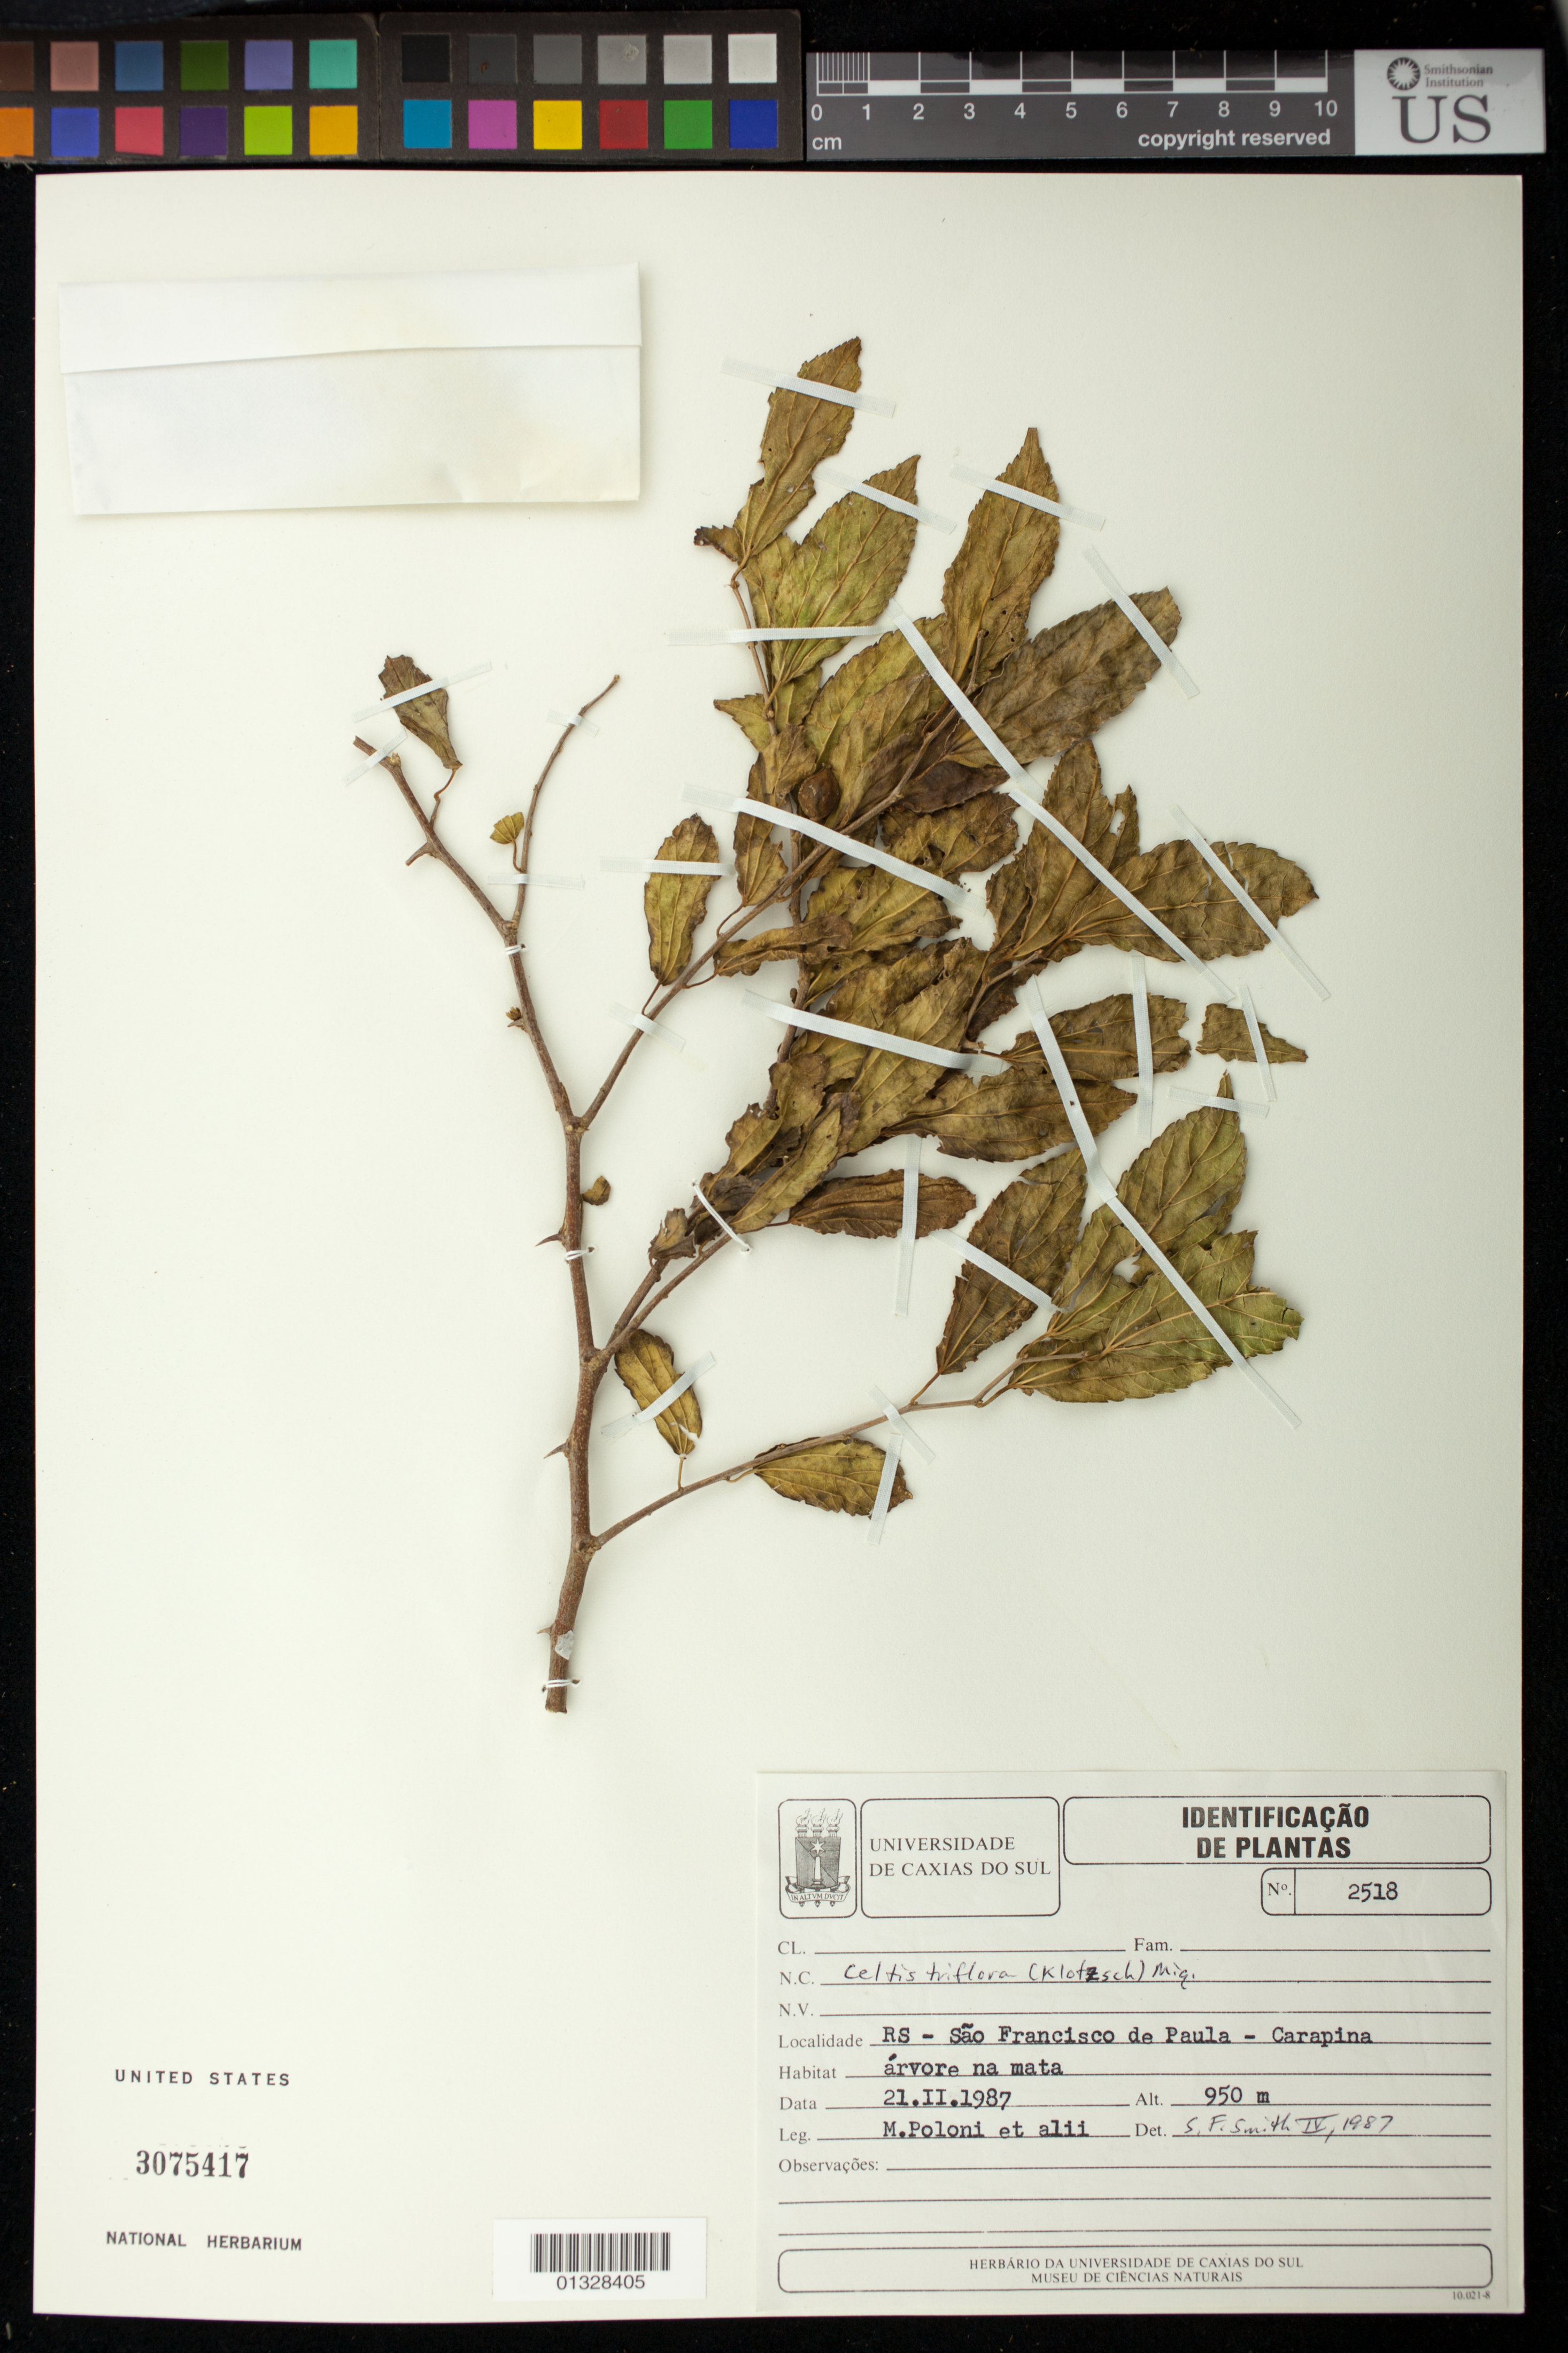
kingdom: Plantae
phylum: Tracheophyta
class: Magnoliopsida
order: Rosales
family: Cannabaceae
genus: Celtis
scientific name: Celtis triflora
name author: (Klotzsch) Ruiz ex Miq.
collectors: M. Poloni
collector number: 2518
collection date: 1987-02-21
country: Brazil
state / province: Rio Grande do Sul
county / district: São Francisco de Paula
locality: Carapina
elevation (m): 950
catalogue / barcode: US 3075417